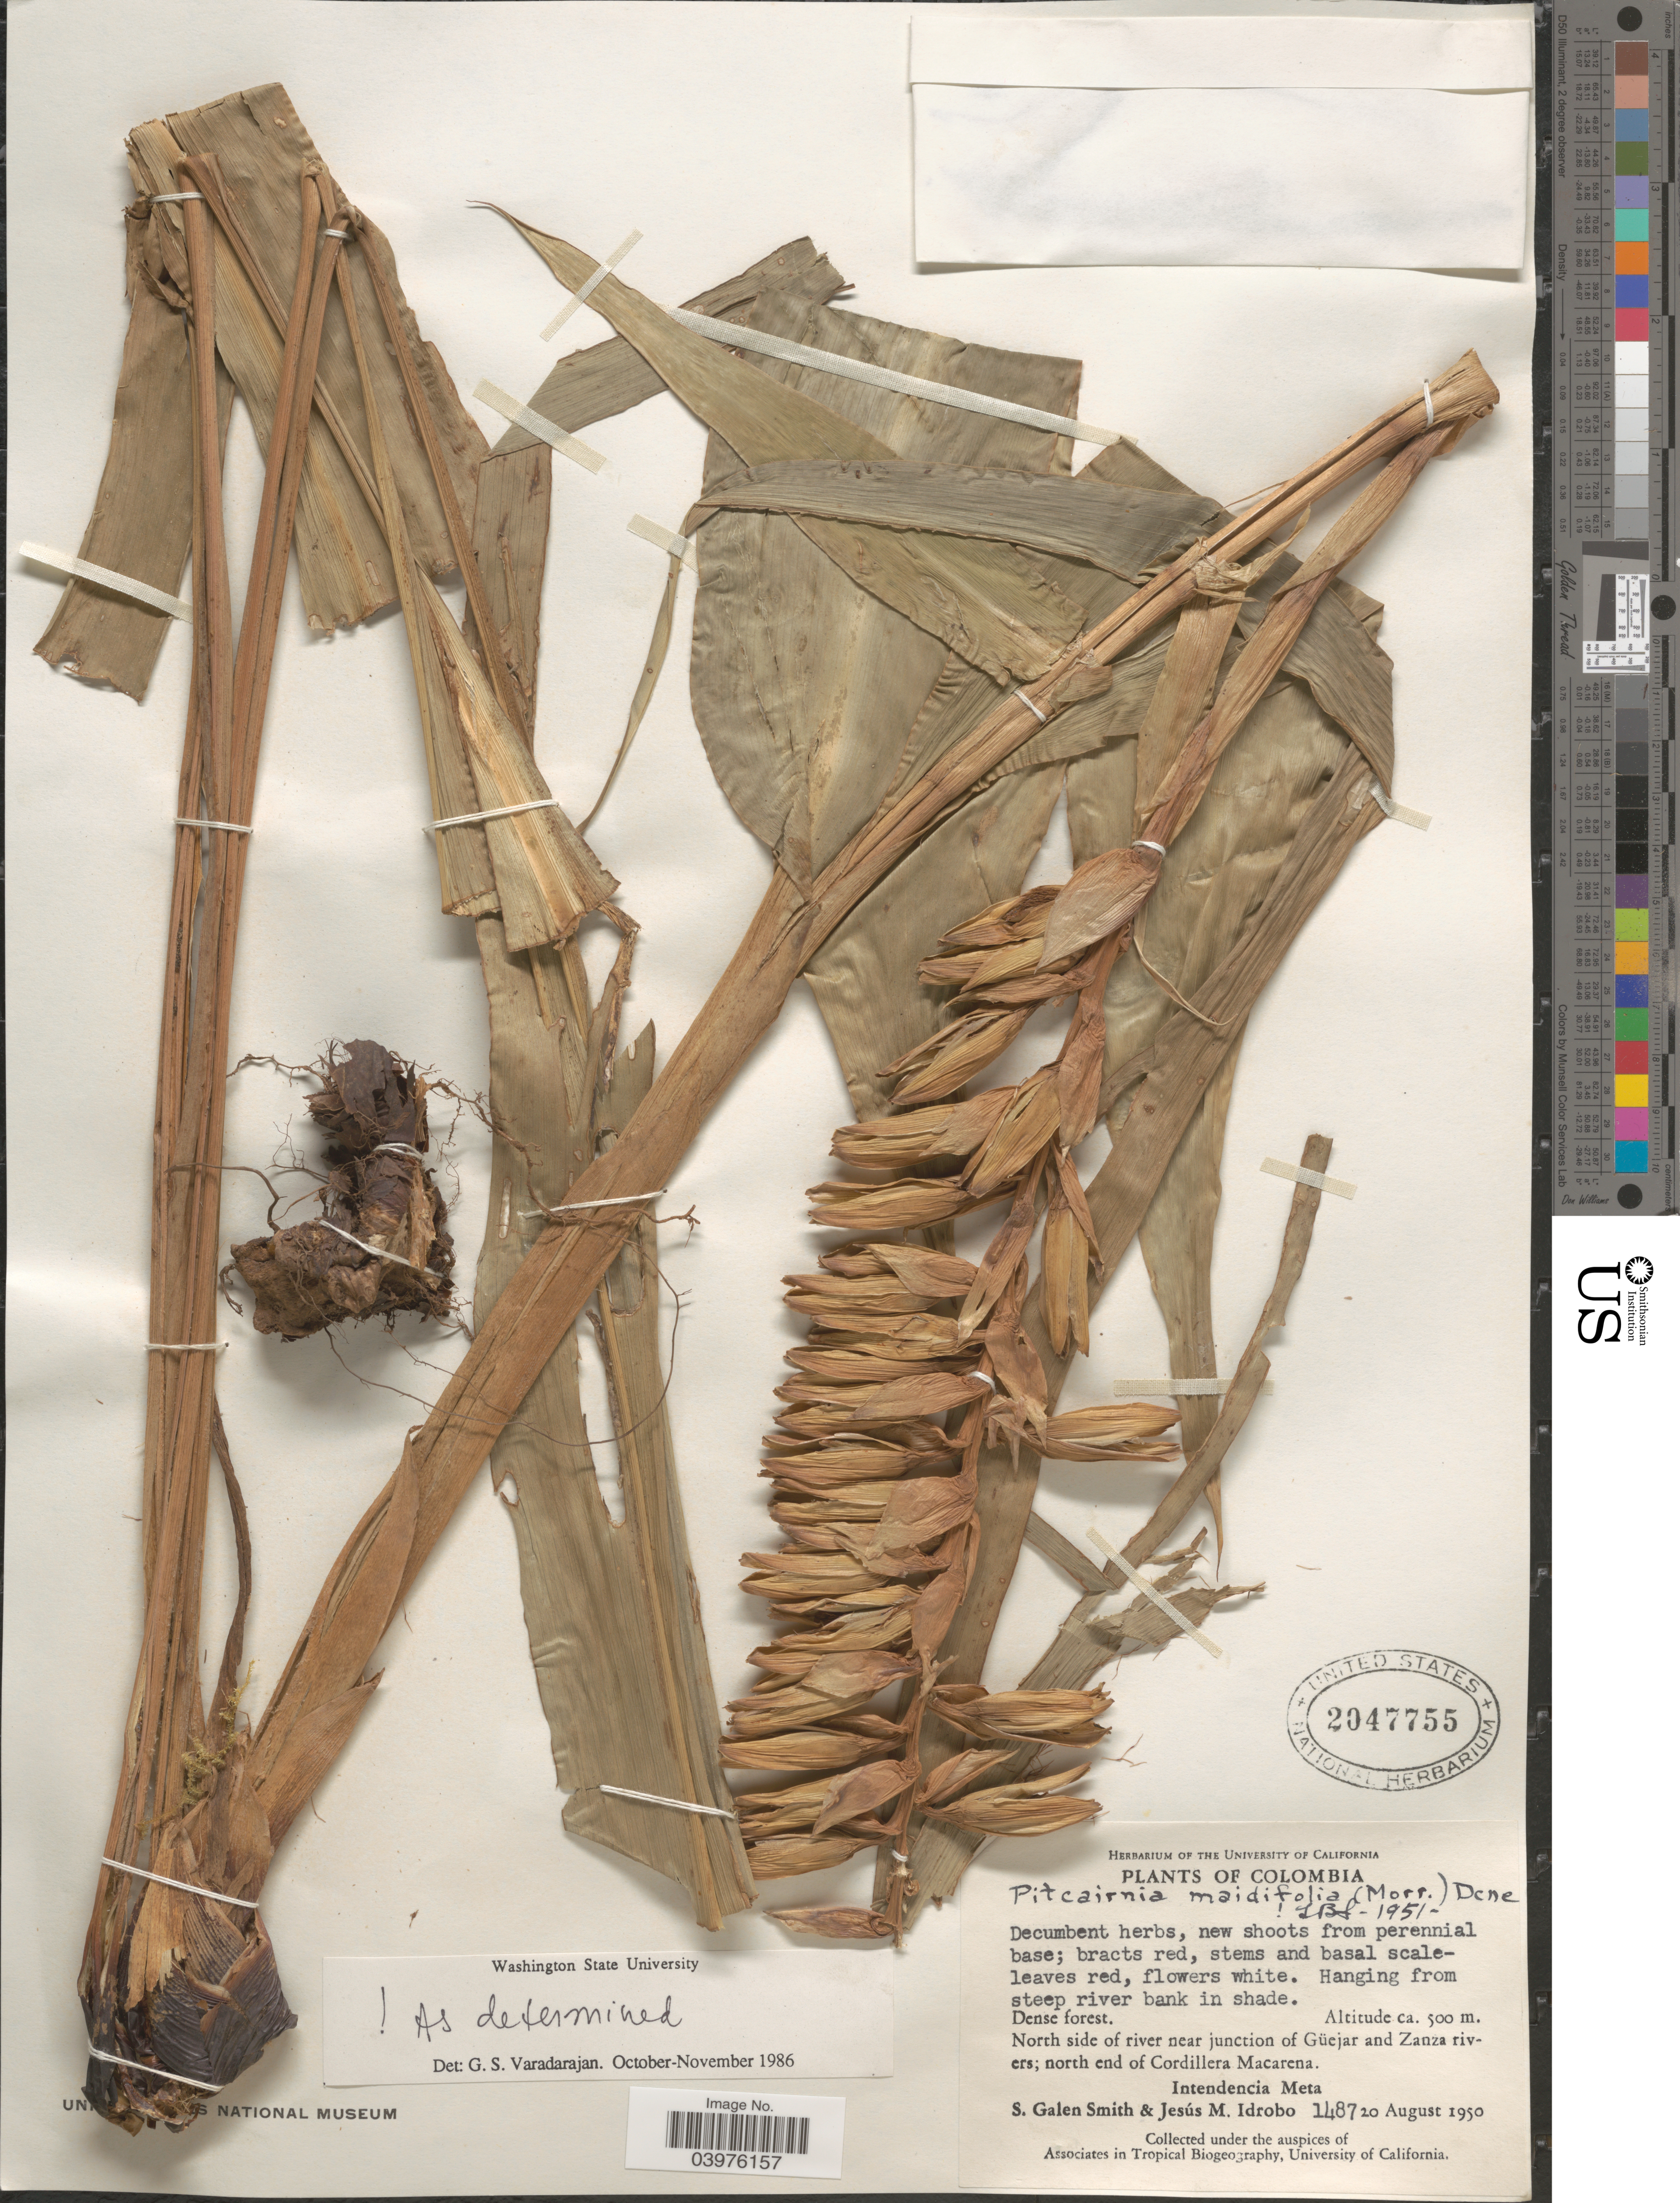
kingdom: Plantae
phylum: Tracheophyta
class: Liliopsida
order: Poales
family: Bromeliaceae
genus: Pitcairnia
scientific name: Pitcairnia maidifolia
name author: (C. Morren) Decne. ex Planch.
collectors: S. G. Smith & J. M. Idrobo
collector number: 1487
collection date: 1950-08-20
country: Colombia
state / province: Meta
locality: Hanging from steep river bank in shade. Dense forest. North side of river near junction of Güejar and Zanza rivers; north end of Cordillera Macarena. Intendencia Meta.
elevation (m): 500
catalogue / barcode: US 2047755